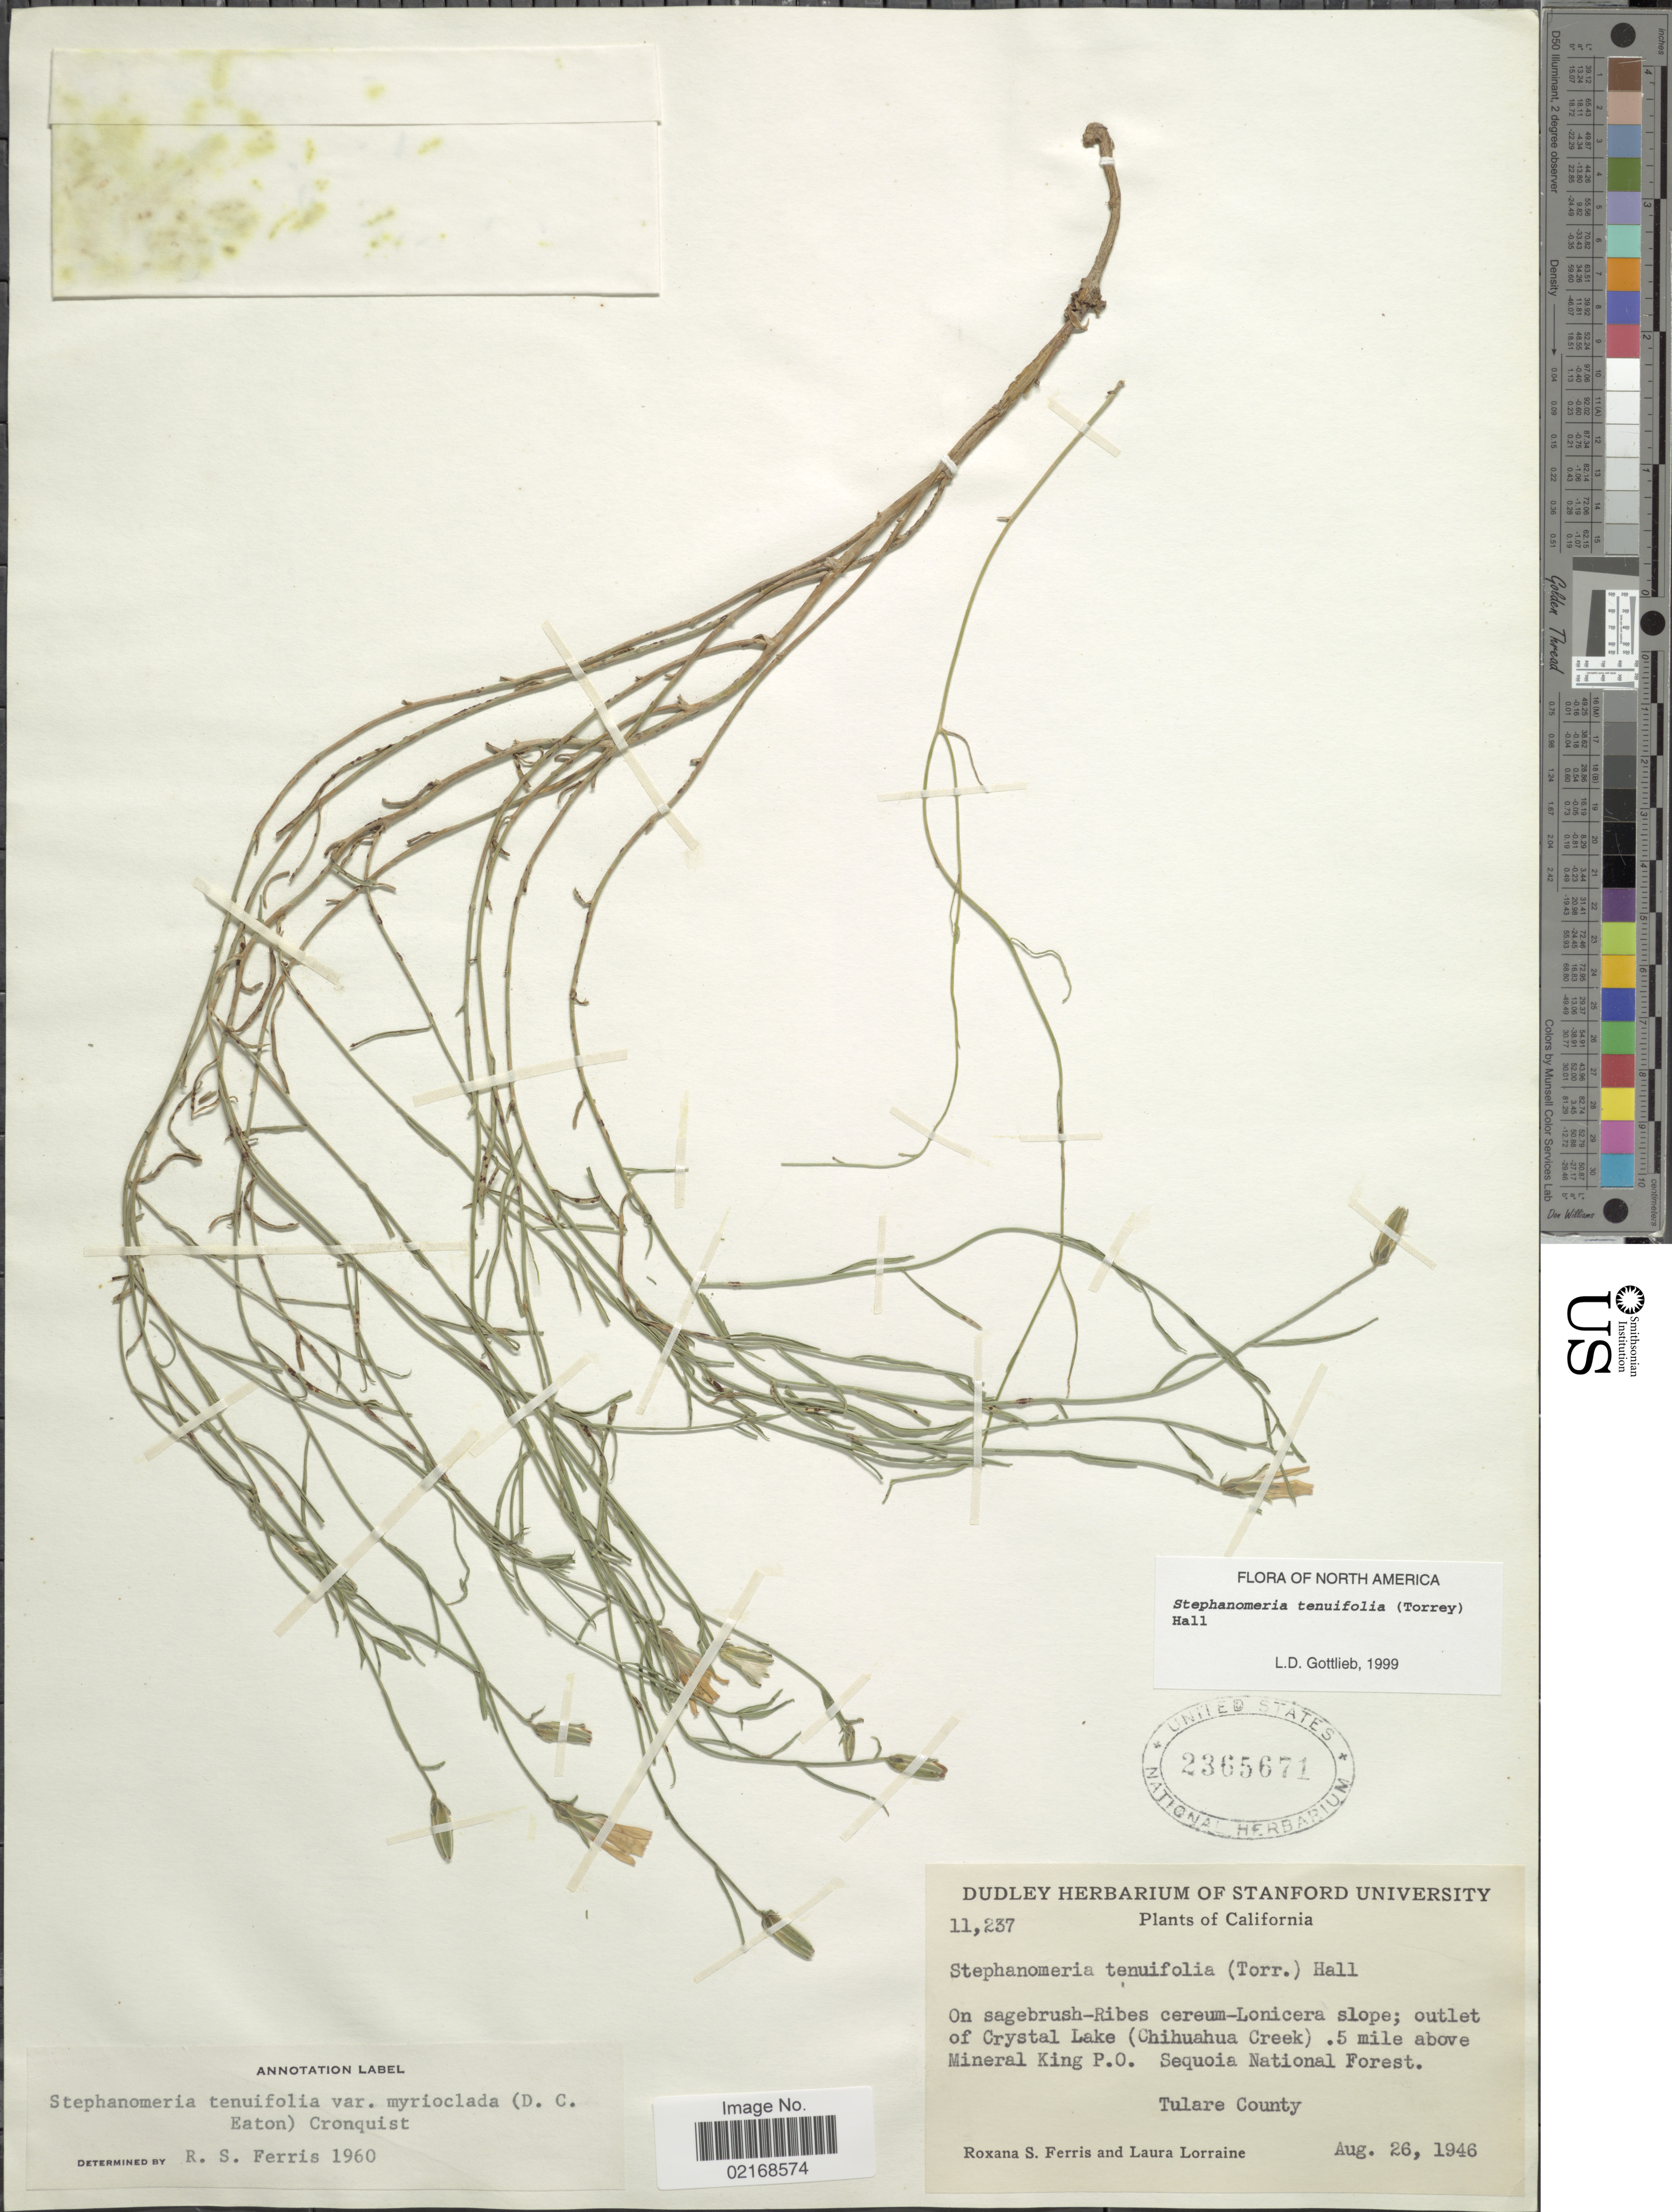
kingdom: Plantae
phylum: Tracheophyta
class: Magnoliopsida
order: Asterales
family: Asteraceae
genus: Stephanomeria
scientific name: Stephanomeria tenuifolia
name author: (Torr.) H.M. Hall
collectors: R. S. Ferris & L. Lorraine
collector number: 11237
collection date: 1946-08-26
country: United States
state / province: California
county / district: Tulare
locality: Outlet of Crystal Lake (Chihuahua), 5 miles above Mineral King P.O. Sequoia National Park, Tulare County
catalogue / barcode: US 2365671